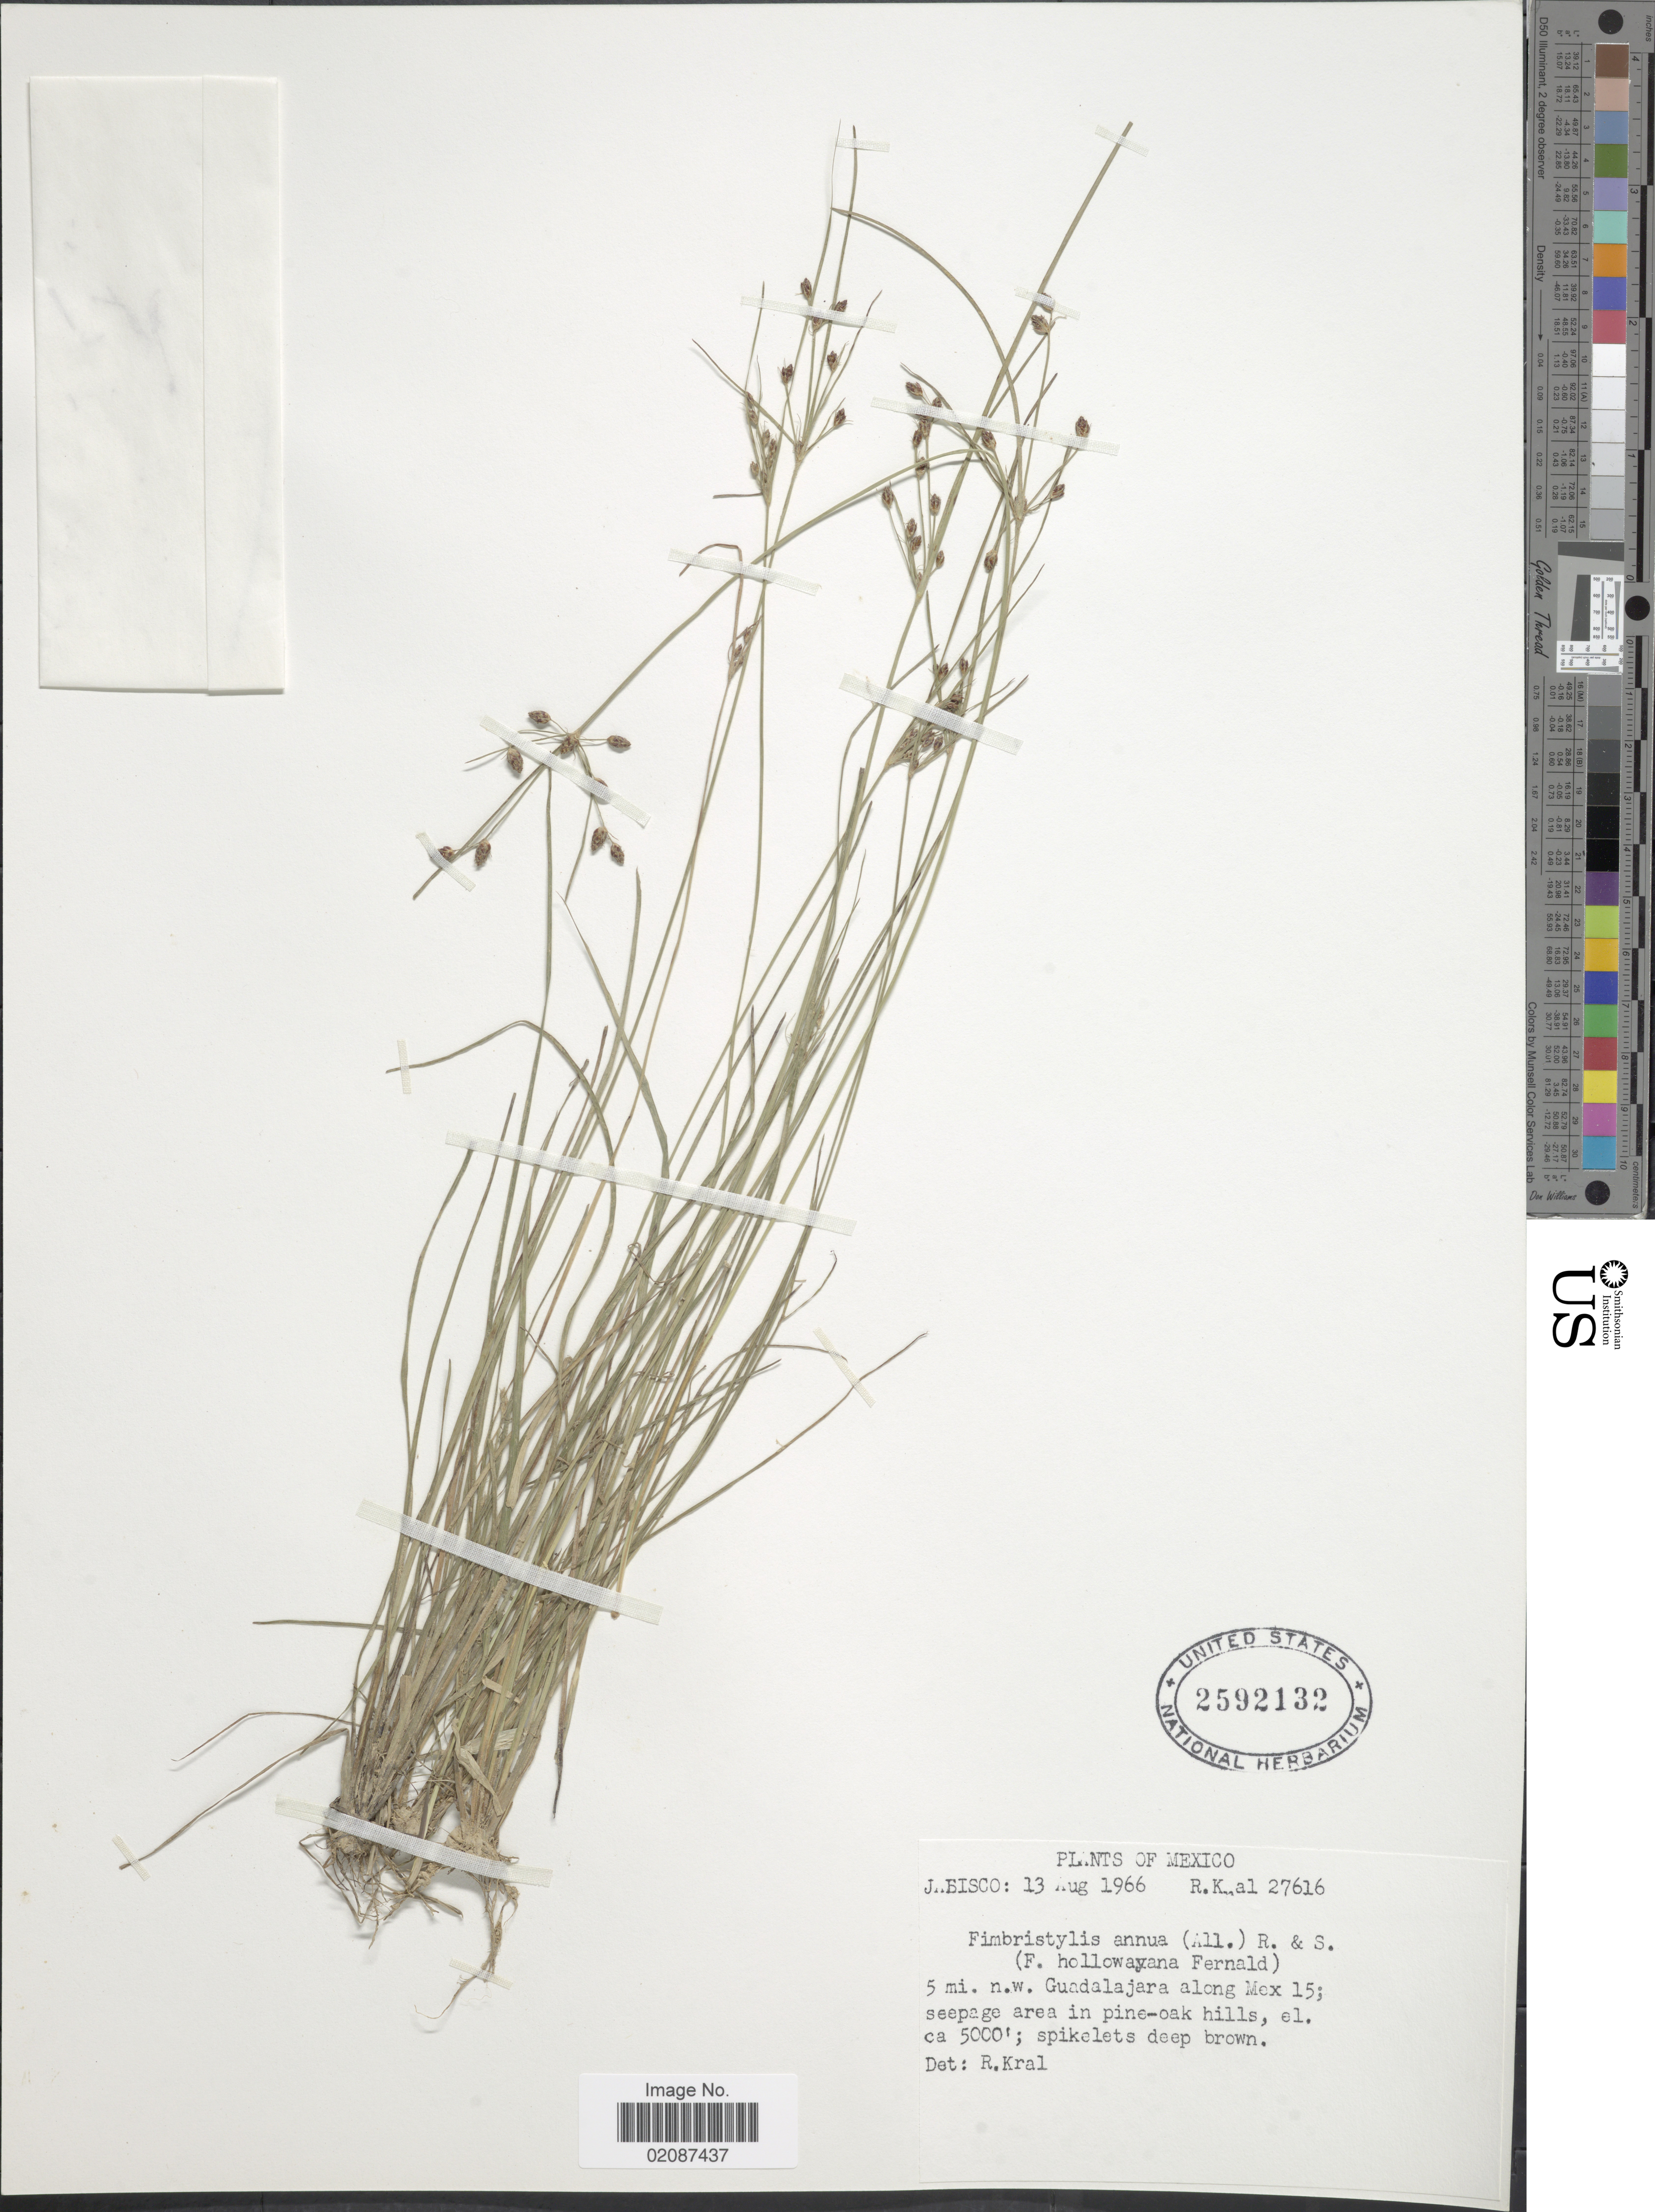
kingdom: Plantae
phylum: Tracheophyta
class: Liliopsida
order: Poales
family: Cyperaceae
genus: Fimbristylis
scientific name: Fimbristylis annua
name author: (All.) Roem. & Schult.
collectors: R. Kral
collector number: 27616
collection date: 1966-08-13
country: Mexico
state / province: Jalisco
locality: Jalisco, 5 mi. n.w. Guadalajara along Mex 15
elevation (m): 1524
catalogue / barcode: US 2592132